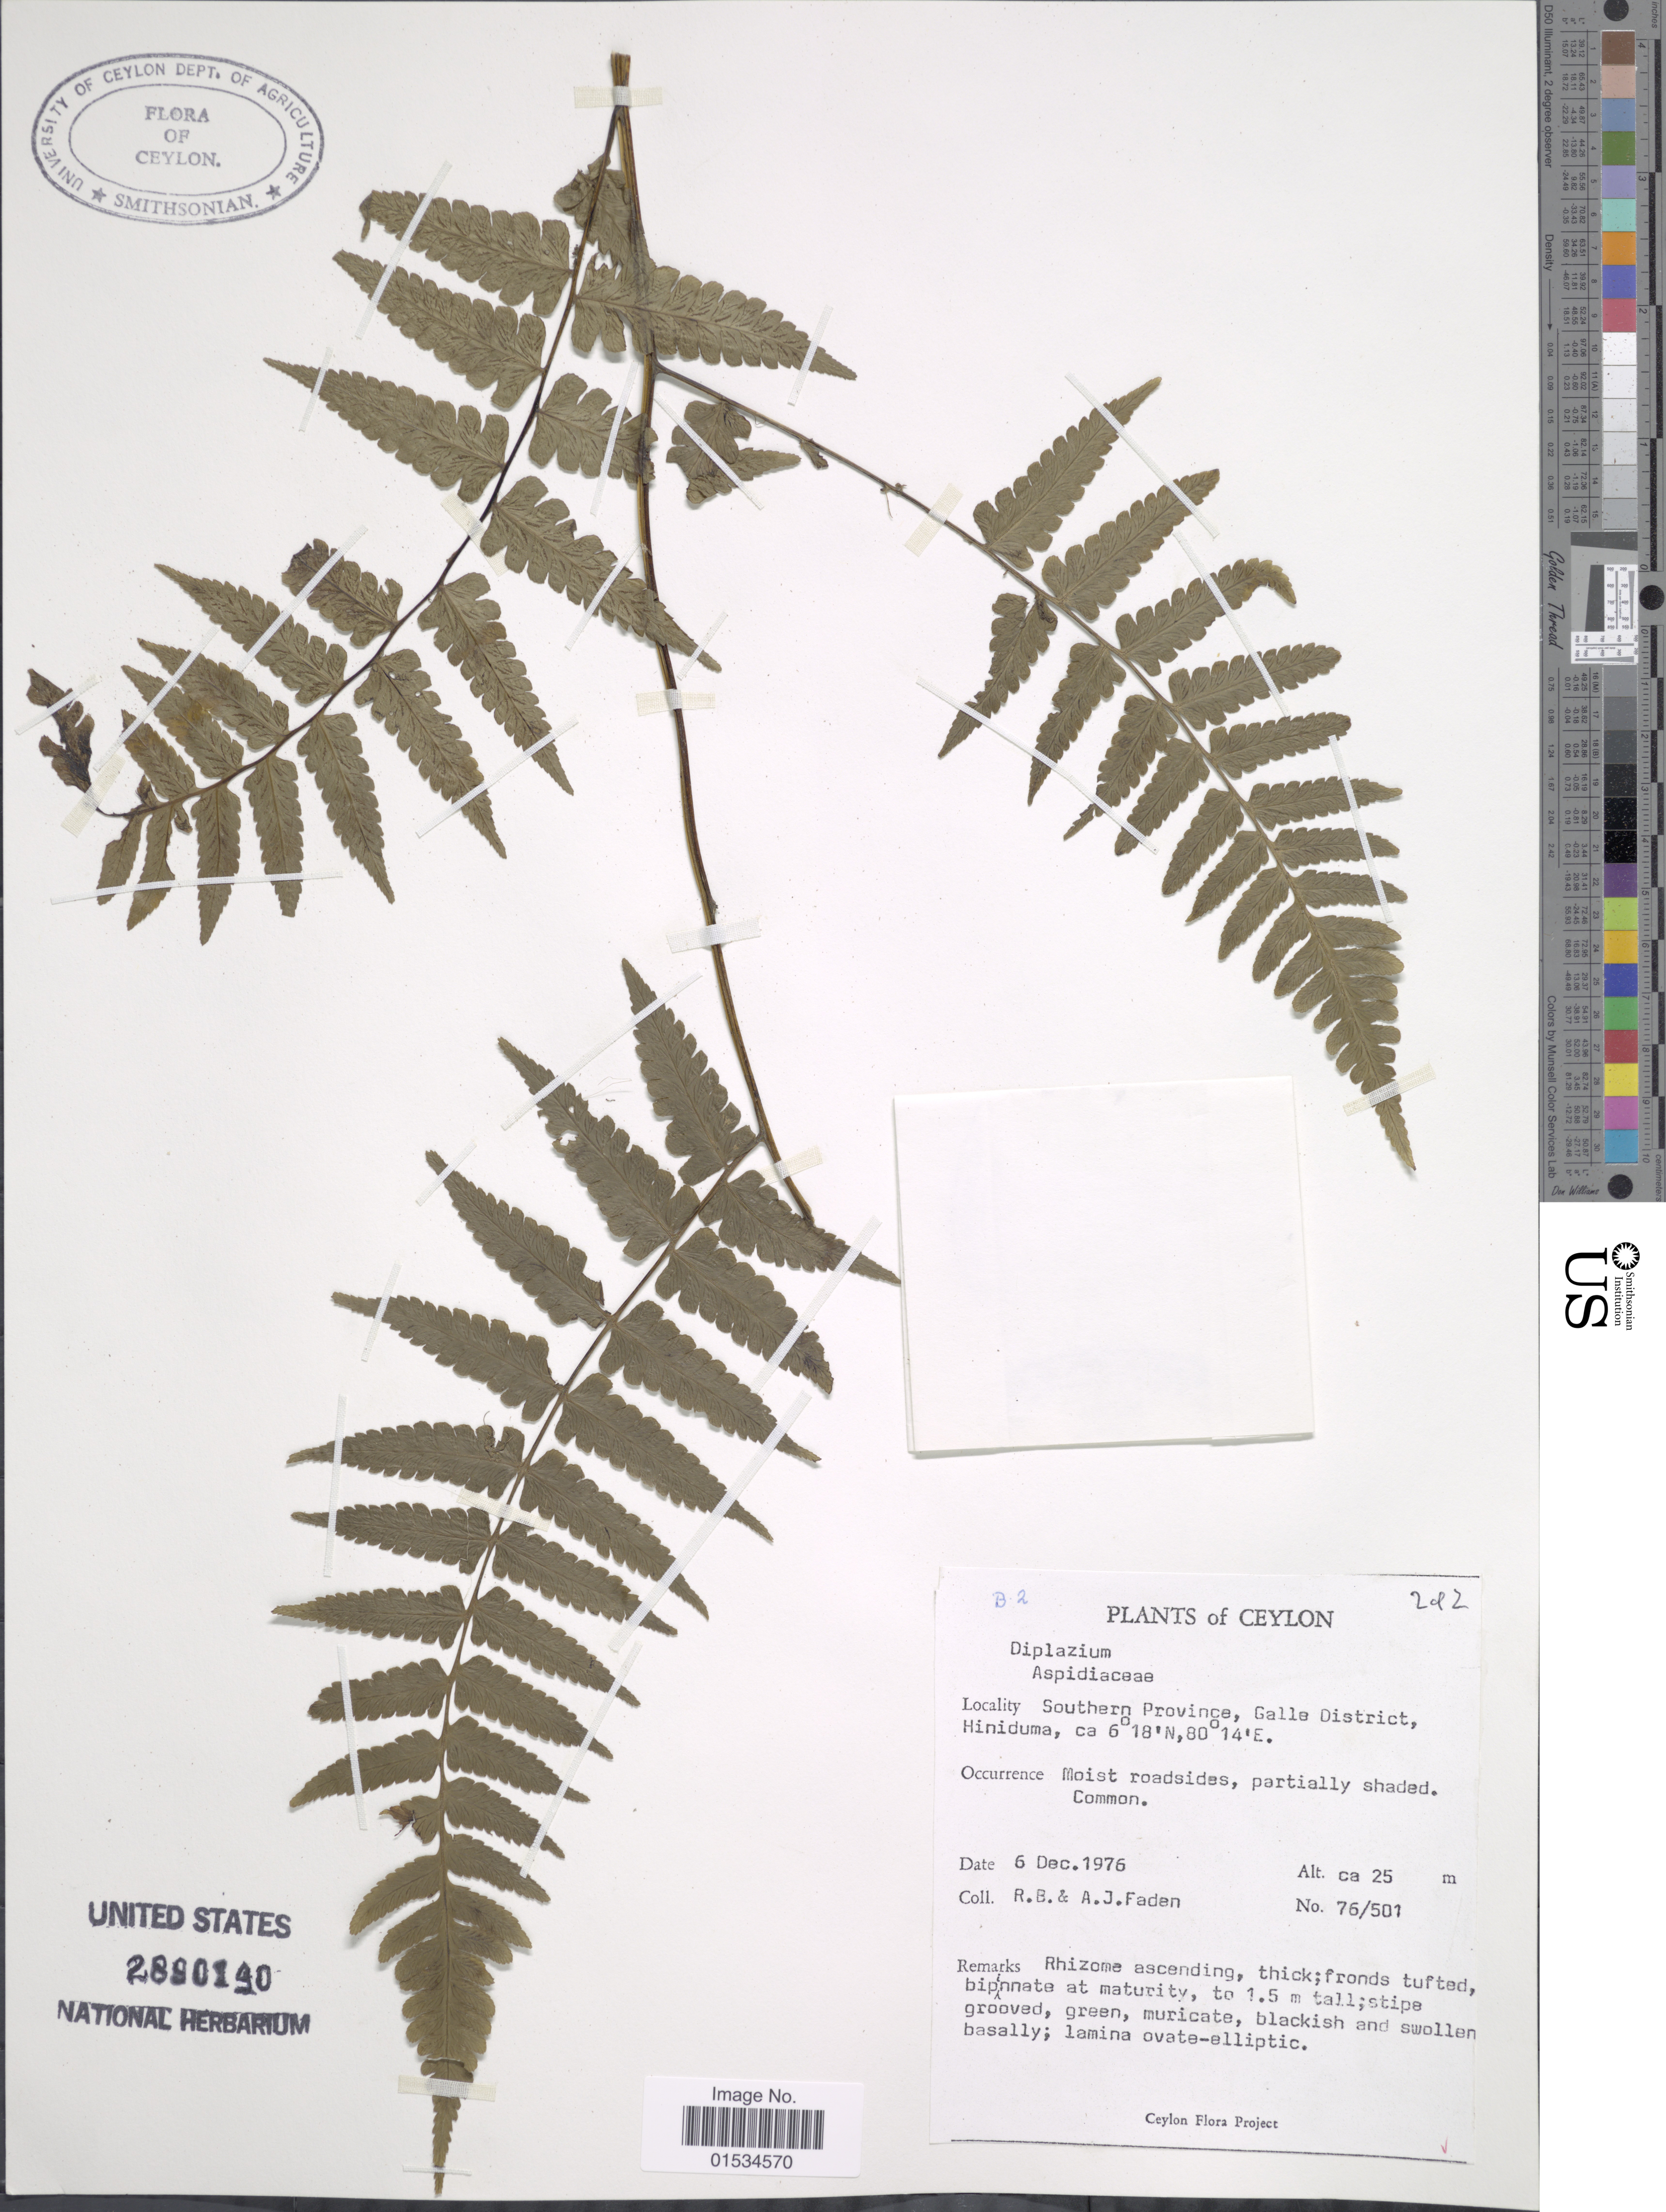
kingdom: Plantae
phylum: Tracheophyta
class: Polypodiopsida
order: Polypodiales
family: Athyriaceae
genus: Diplazium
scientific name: Diplazium sp.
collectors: R. B. Faden & A. J. Faden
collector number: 76/501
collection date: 1976-12-06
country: Sri Lanka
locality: Ceylon, Southern Province, Galle District Hiniduma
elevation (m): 25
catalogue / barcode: US 2890190